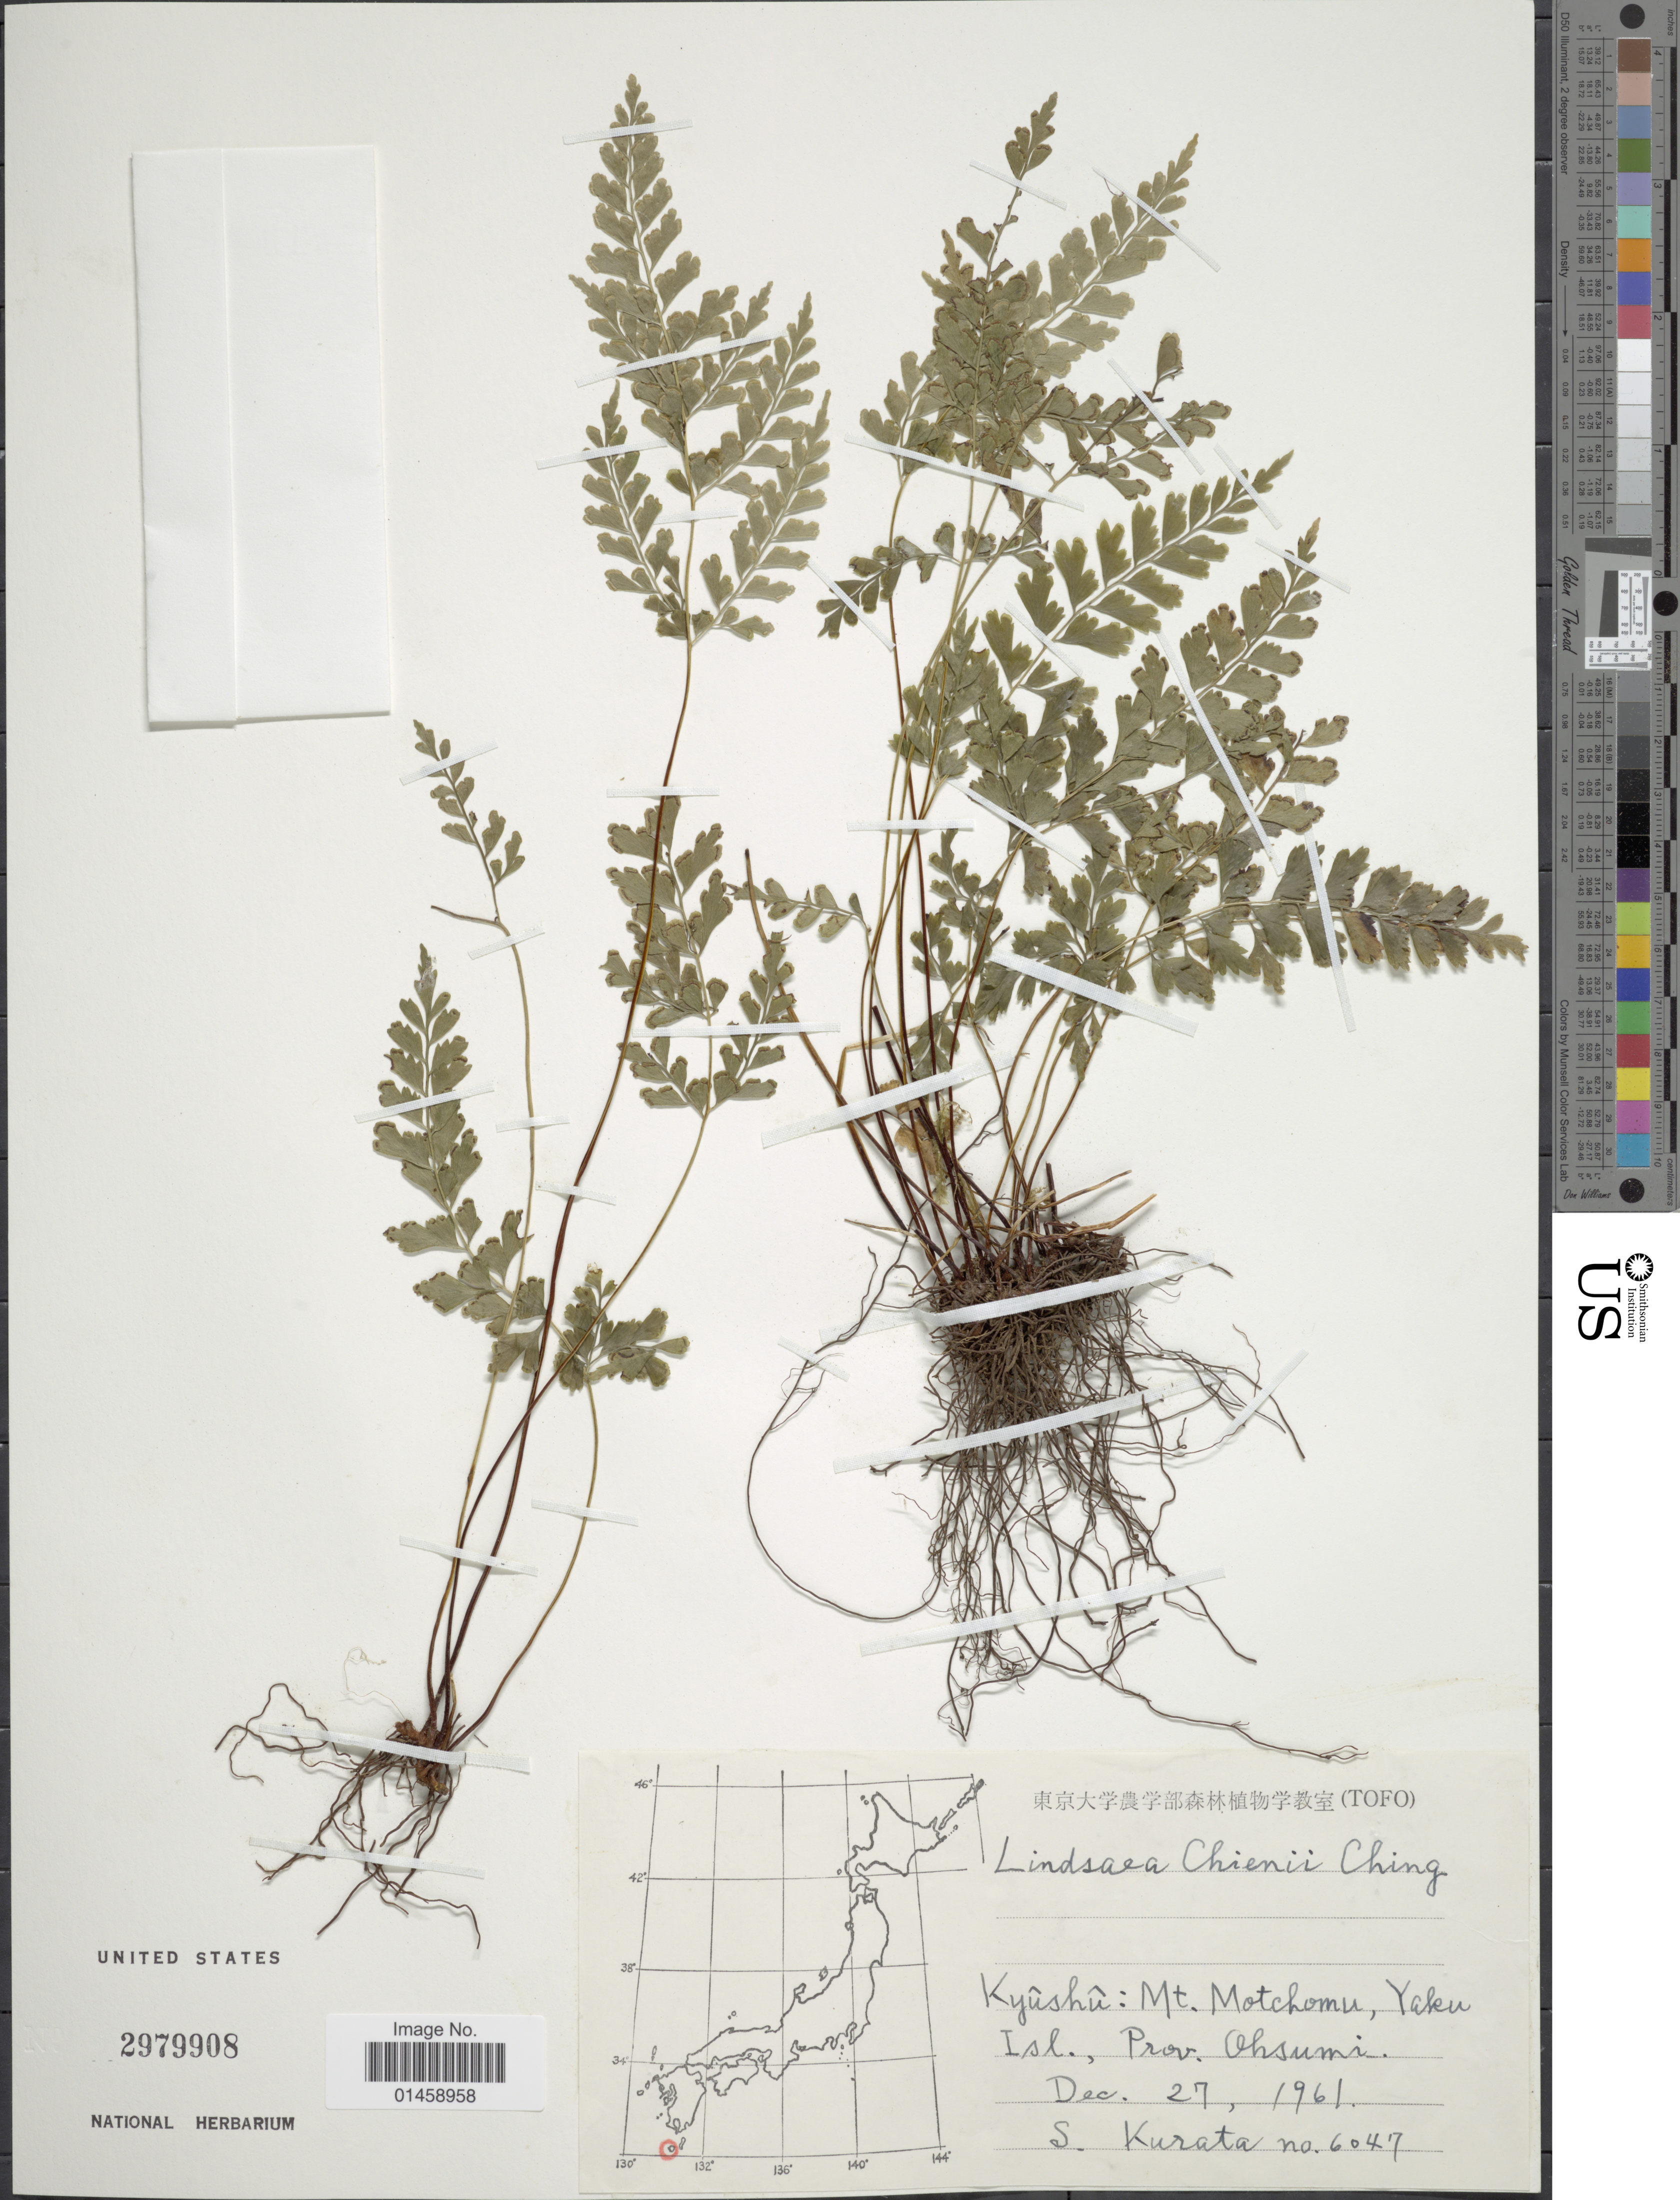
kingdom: Plantae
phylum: Tracheophyta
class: Polypodiopsida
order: Polypodiales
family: Lindsaeaceae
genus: Lindsaea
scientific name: Lindsaea chienii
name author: Ching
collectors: Sa. Kurata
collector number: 6047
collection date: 1961-12-27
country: Japan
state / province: Kagosima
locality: Kyushu: Mt. Motchomu, Yaku Isl. Prov. Ohsumi.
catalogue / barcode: US 2979908